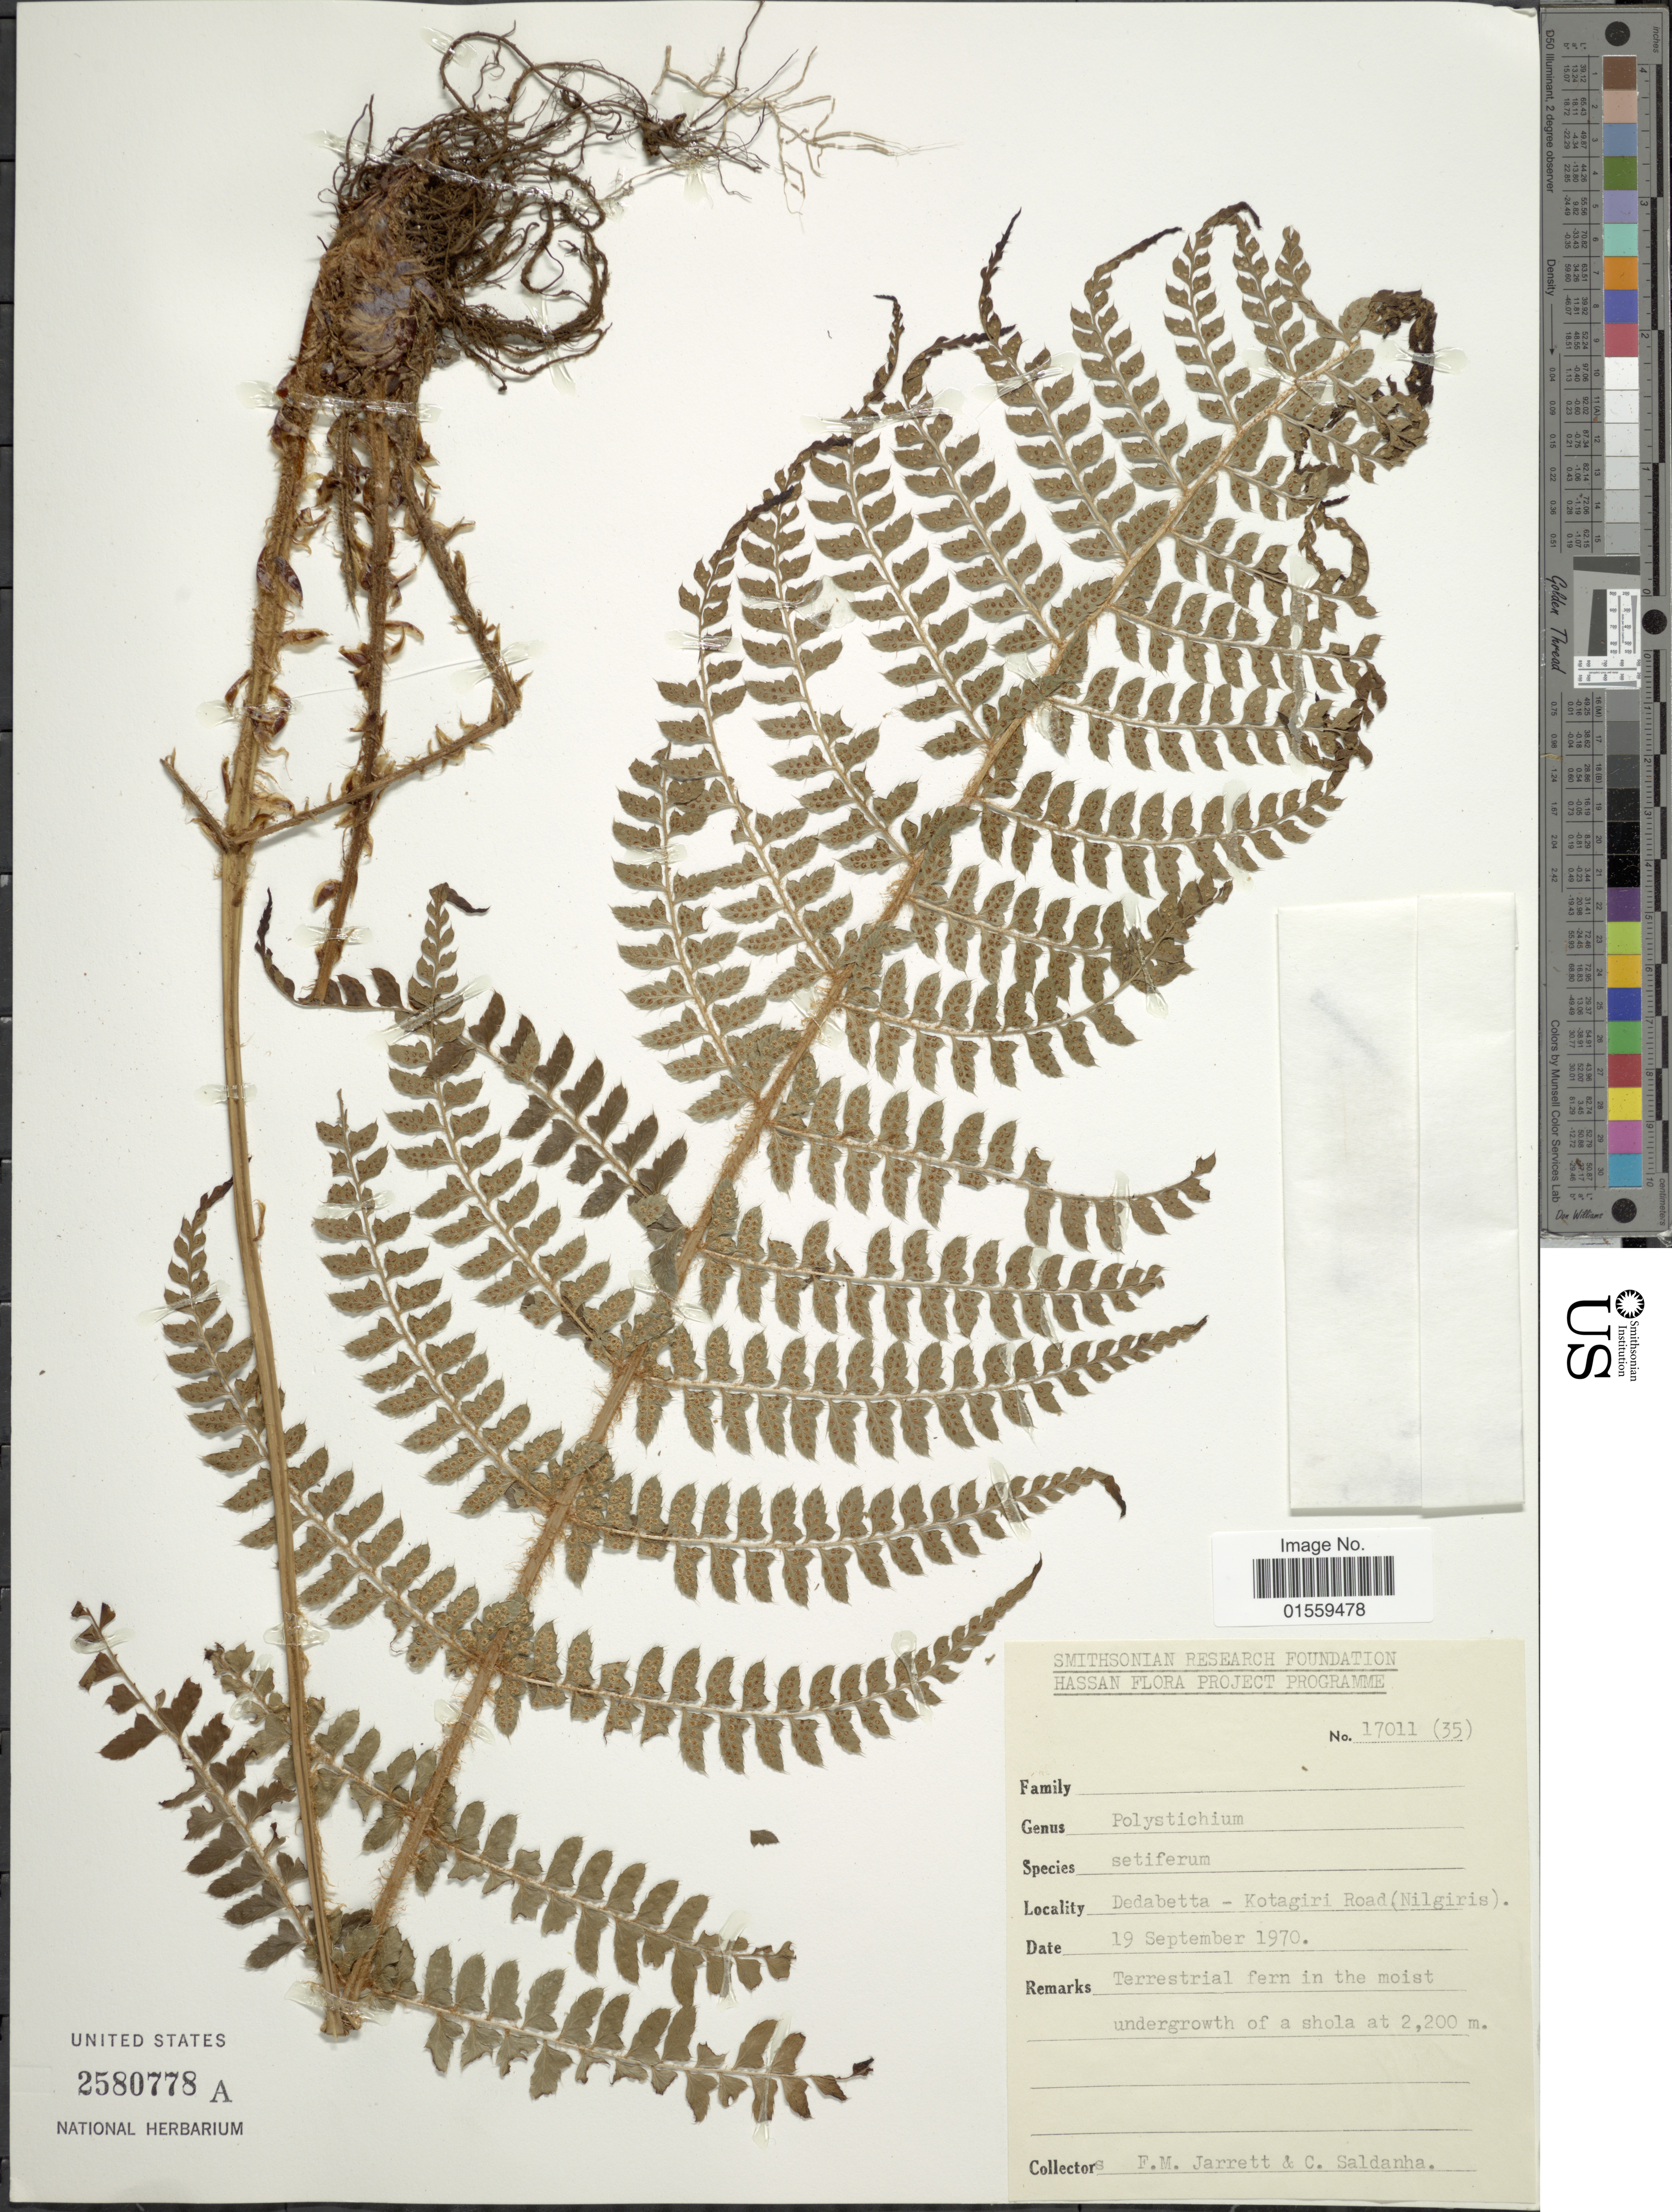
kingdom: Plantae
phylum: Tracheophyta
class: Polypodiopsida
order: Polypodiales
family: Dryopteridaceae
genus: Polystichum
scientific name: Polystichum setiferum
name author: (Forssk.) Moore ex Woynar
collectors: F. M. Jarrett & C. Saldanha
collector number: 17011(35)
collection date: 1970-09-19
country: India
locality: Dedabetta- Kotagiri (Nilgiris).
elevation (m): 2200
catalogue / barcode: US 2580778A